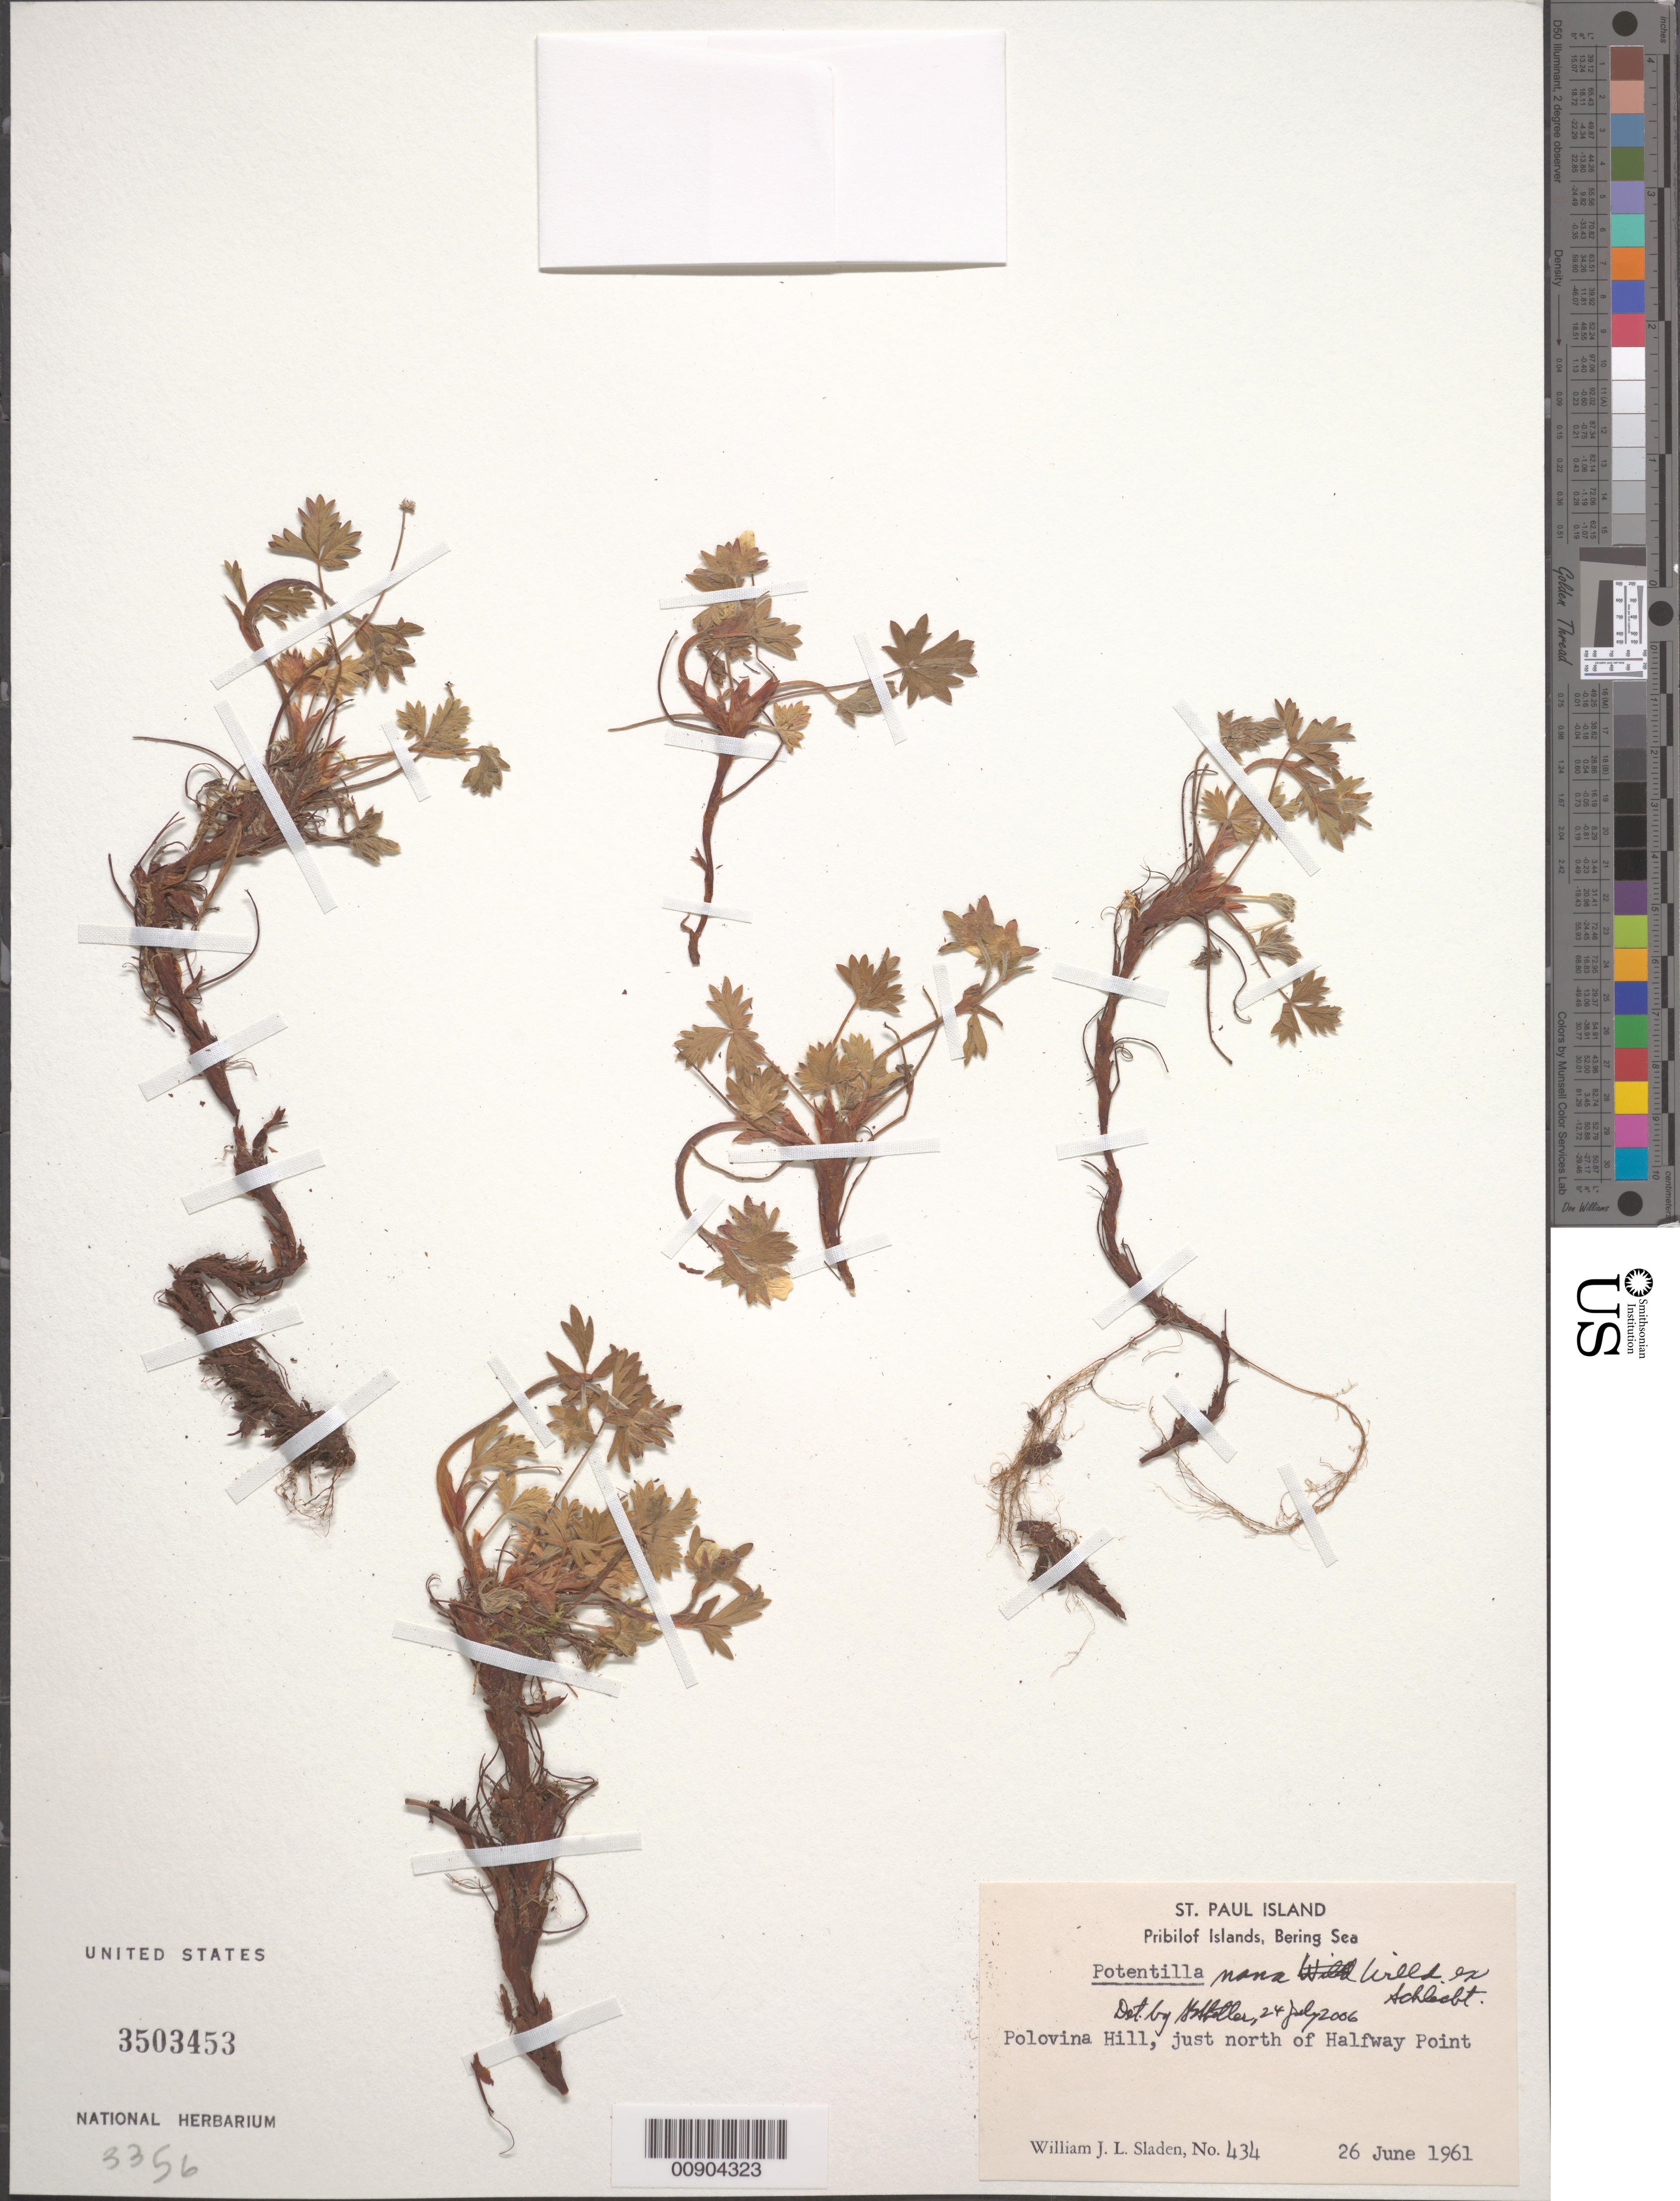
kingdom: Plantae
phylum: Tracheophyta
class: Magnoliopsida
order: Rosales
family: Rosaceae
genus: Potentilla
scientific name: Potentilla hyparctica subsp. hyparctica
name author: Malte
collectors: W. Sladen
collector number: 434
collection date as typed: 26 Jun 1961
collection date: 1961-06-26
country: United States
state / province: Alaska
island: St. Paul Island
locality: Polovina Hill, just north of Halfway Point., Bering Sea, Pribilof Islands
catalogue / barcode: US 3503453